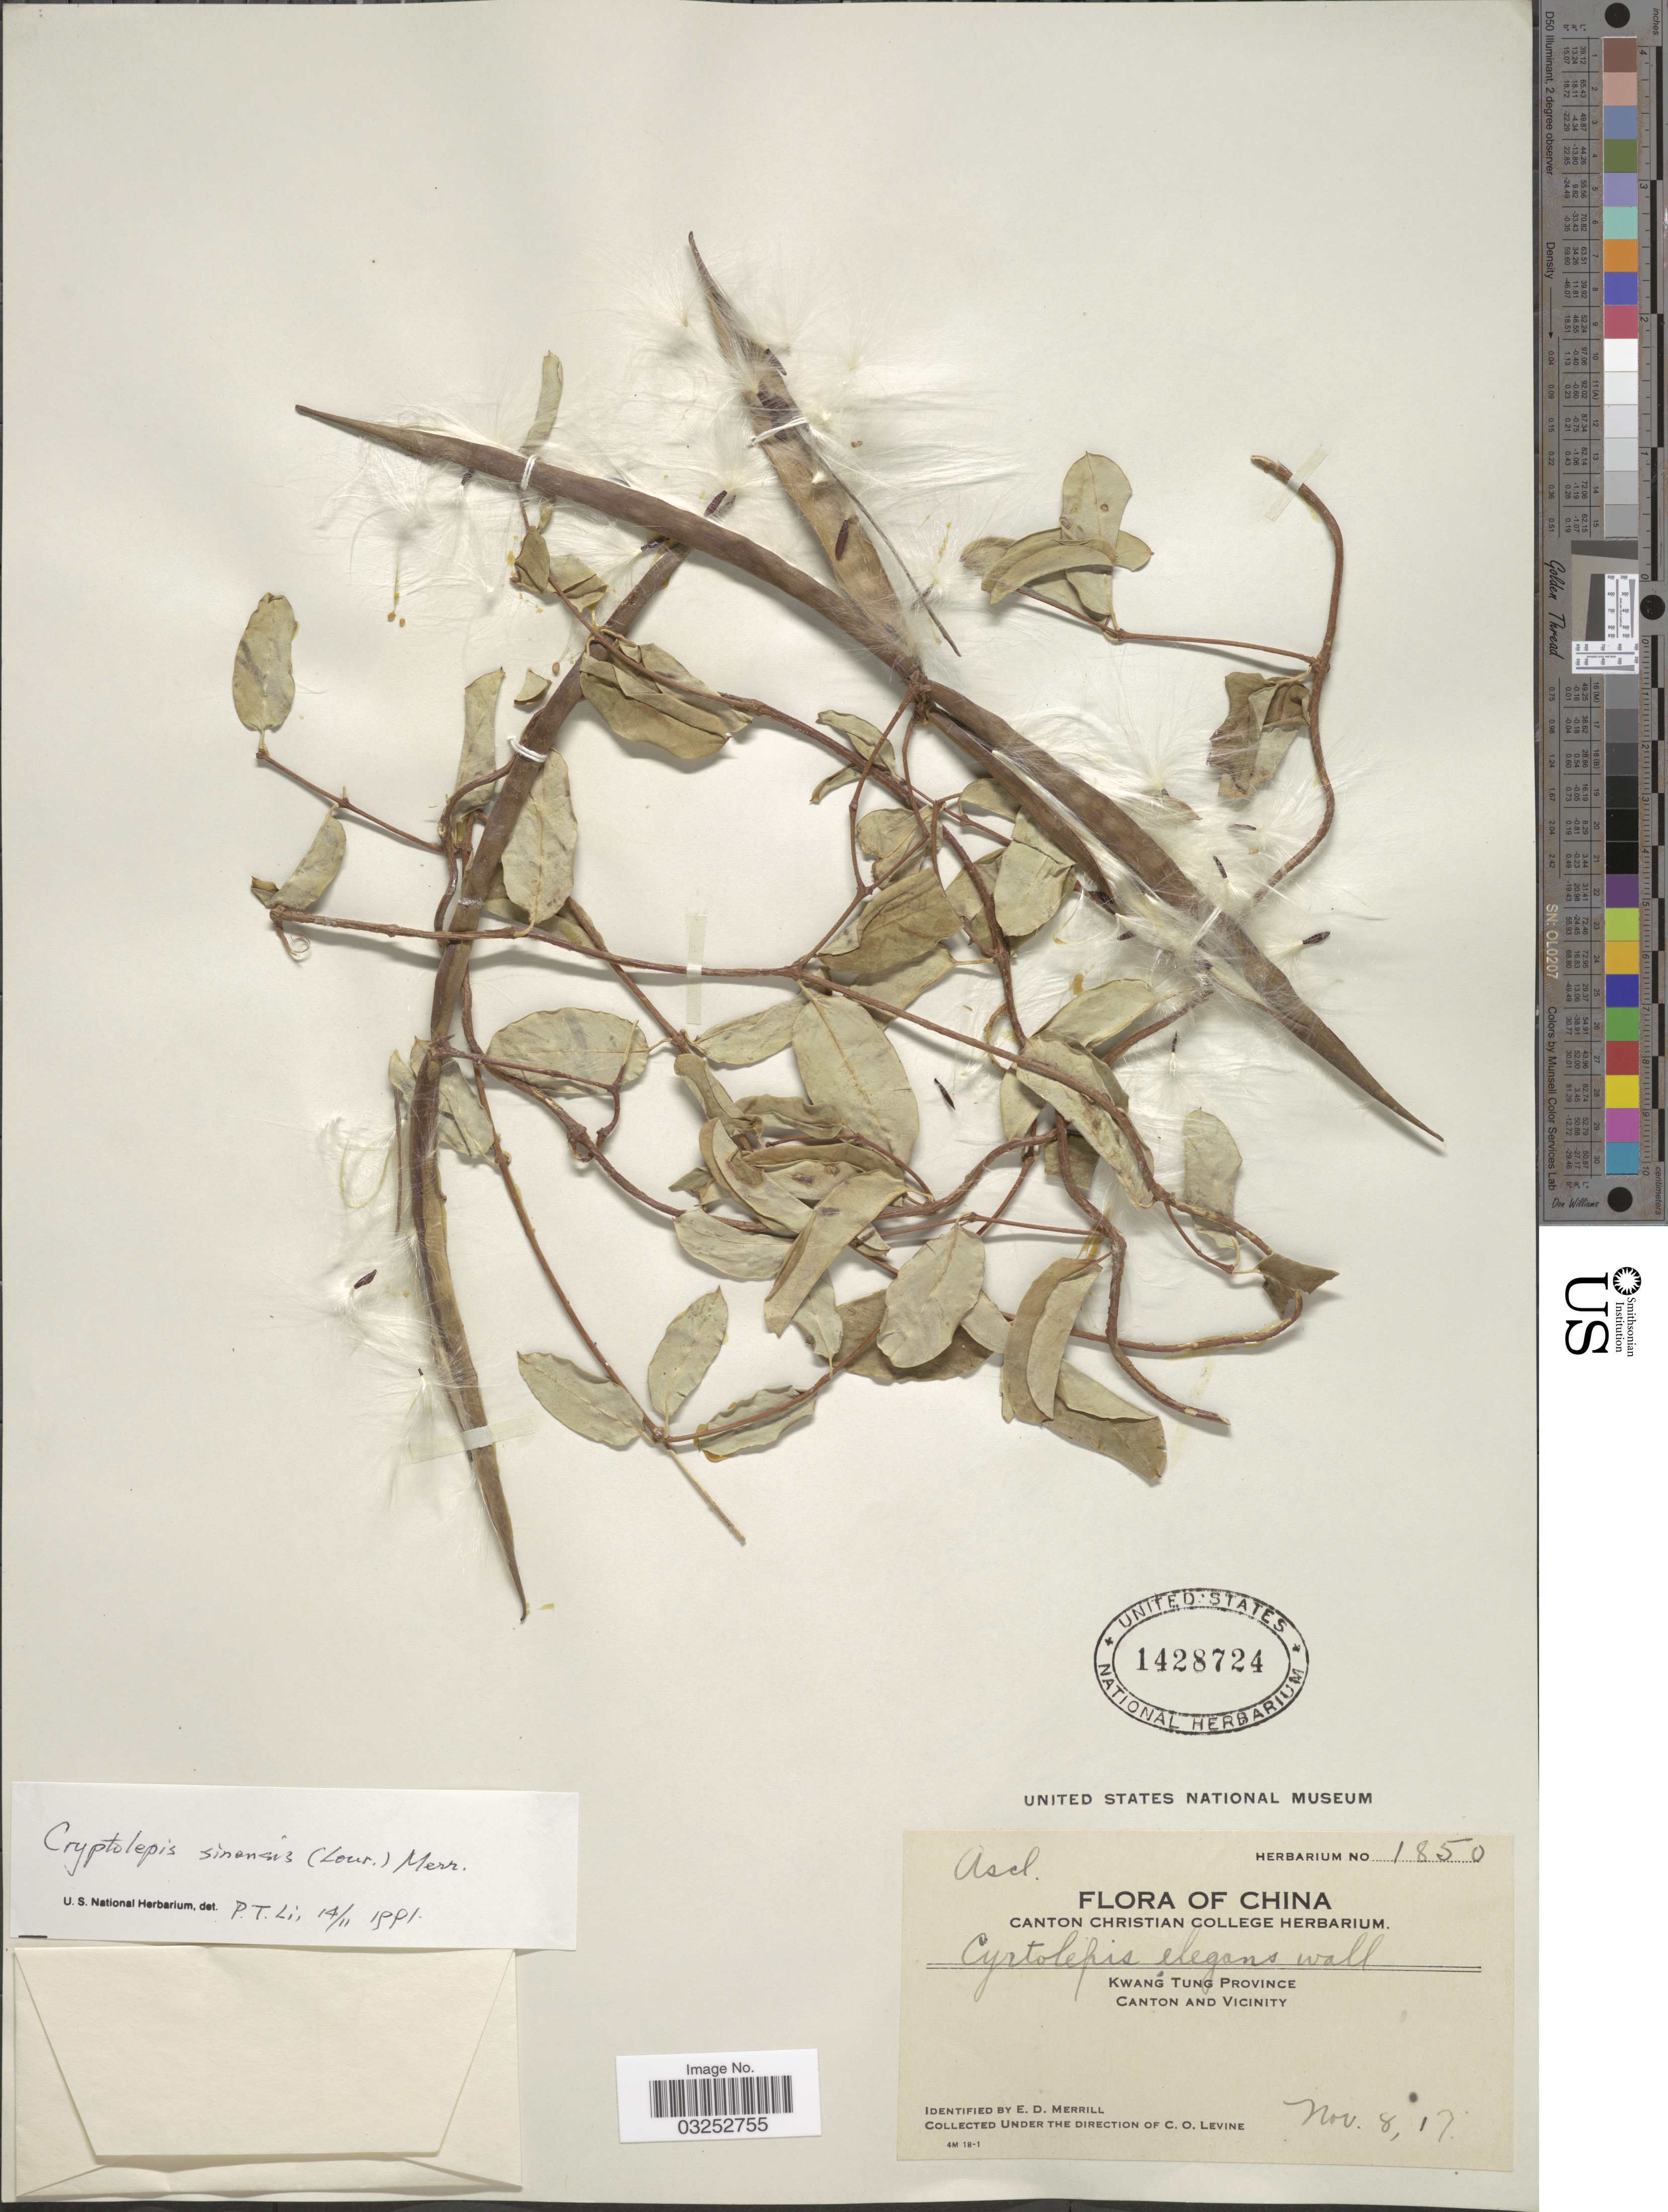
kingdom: Plantae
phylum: Tracheophyta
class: Magnoliopsida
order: Gentianales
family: Apocynaceae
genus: Cryptolepis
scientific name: Cryptolepis sinensis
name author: Merr.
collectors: C. O. Levine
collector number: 1850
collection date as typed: Transcribed d/m/y: 8/11/17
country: China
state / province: Guangdong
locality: Kwang Tung Province, Canton and Vicinity.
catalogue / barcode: US 1428724